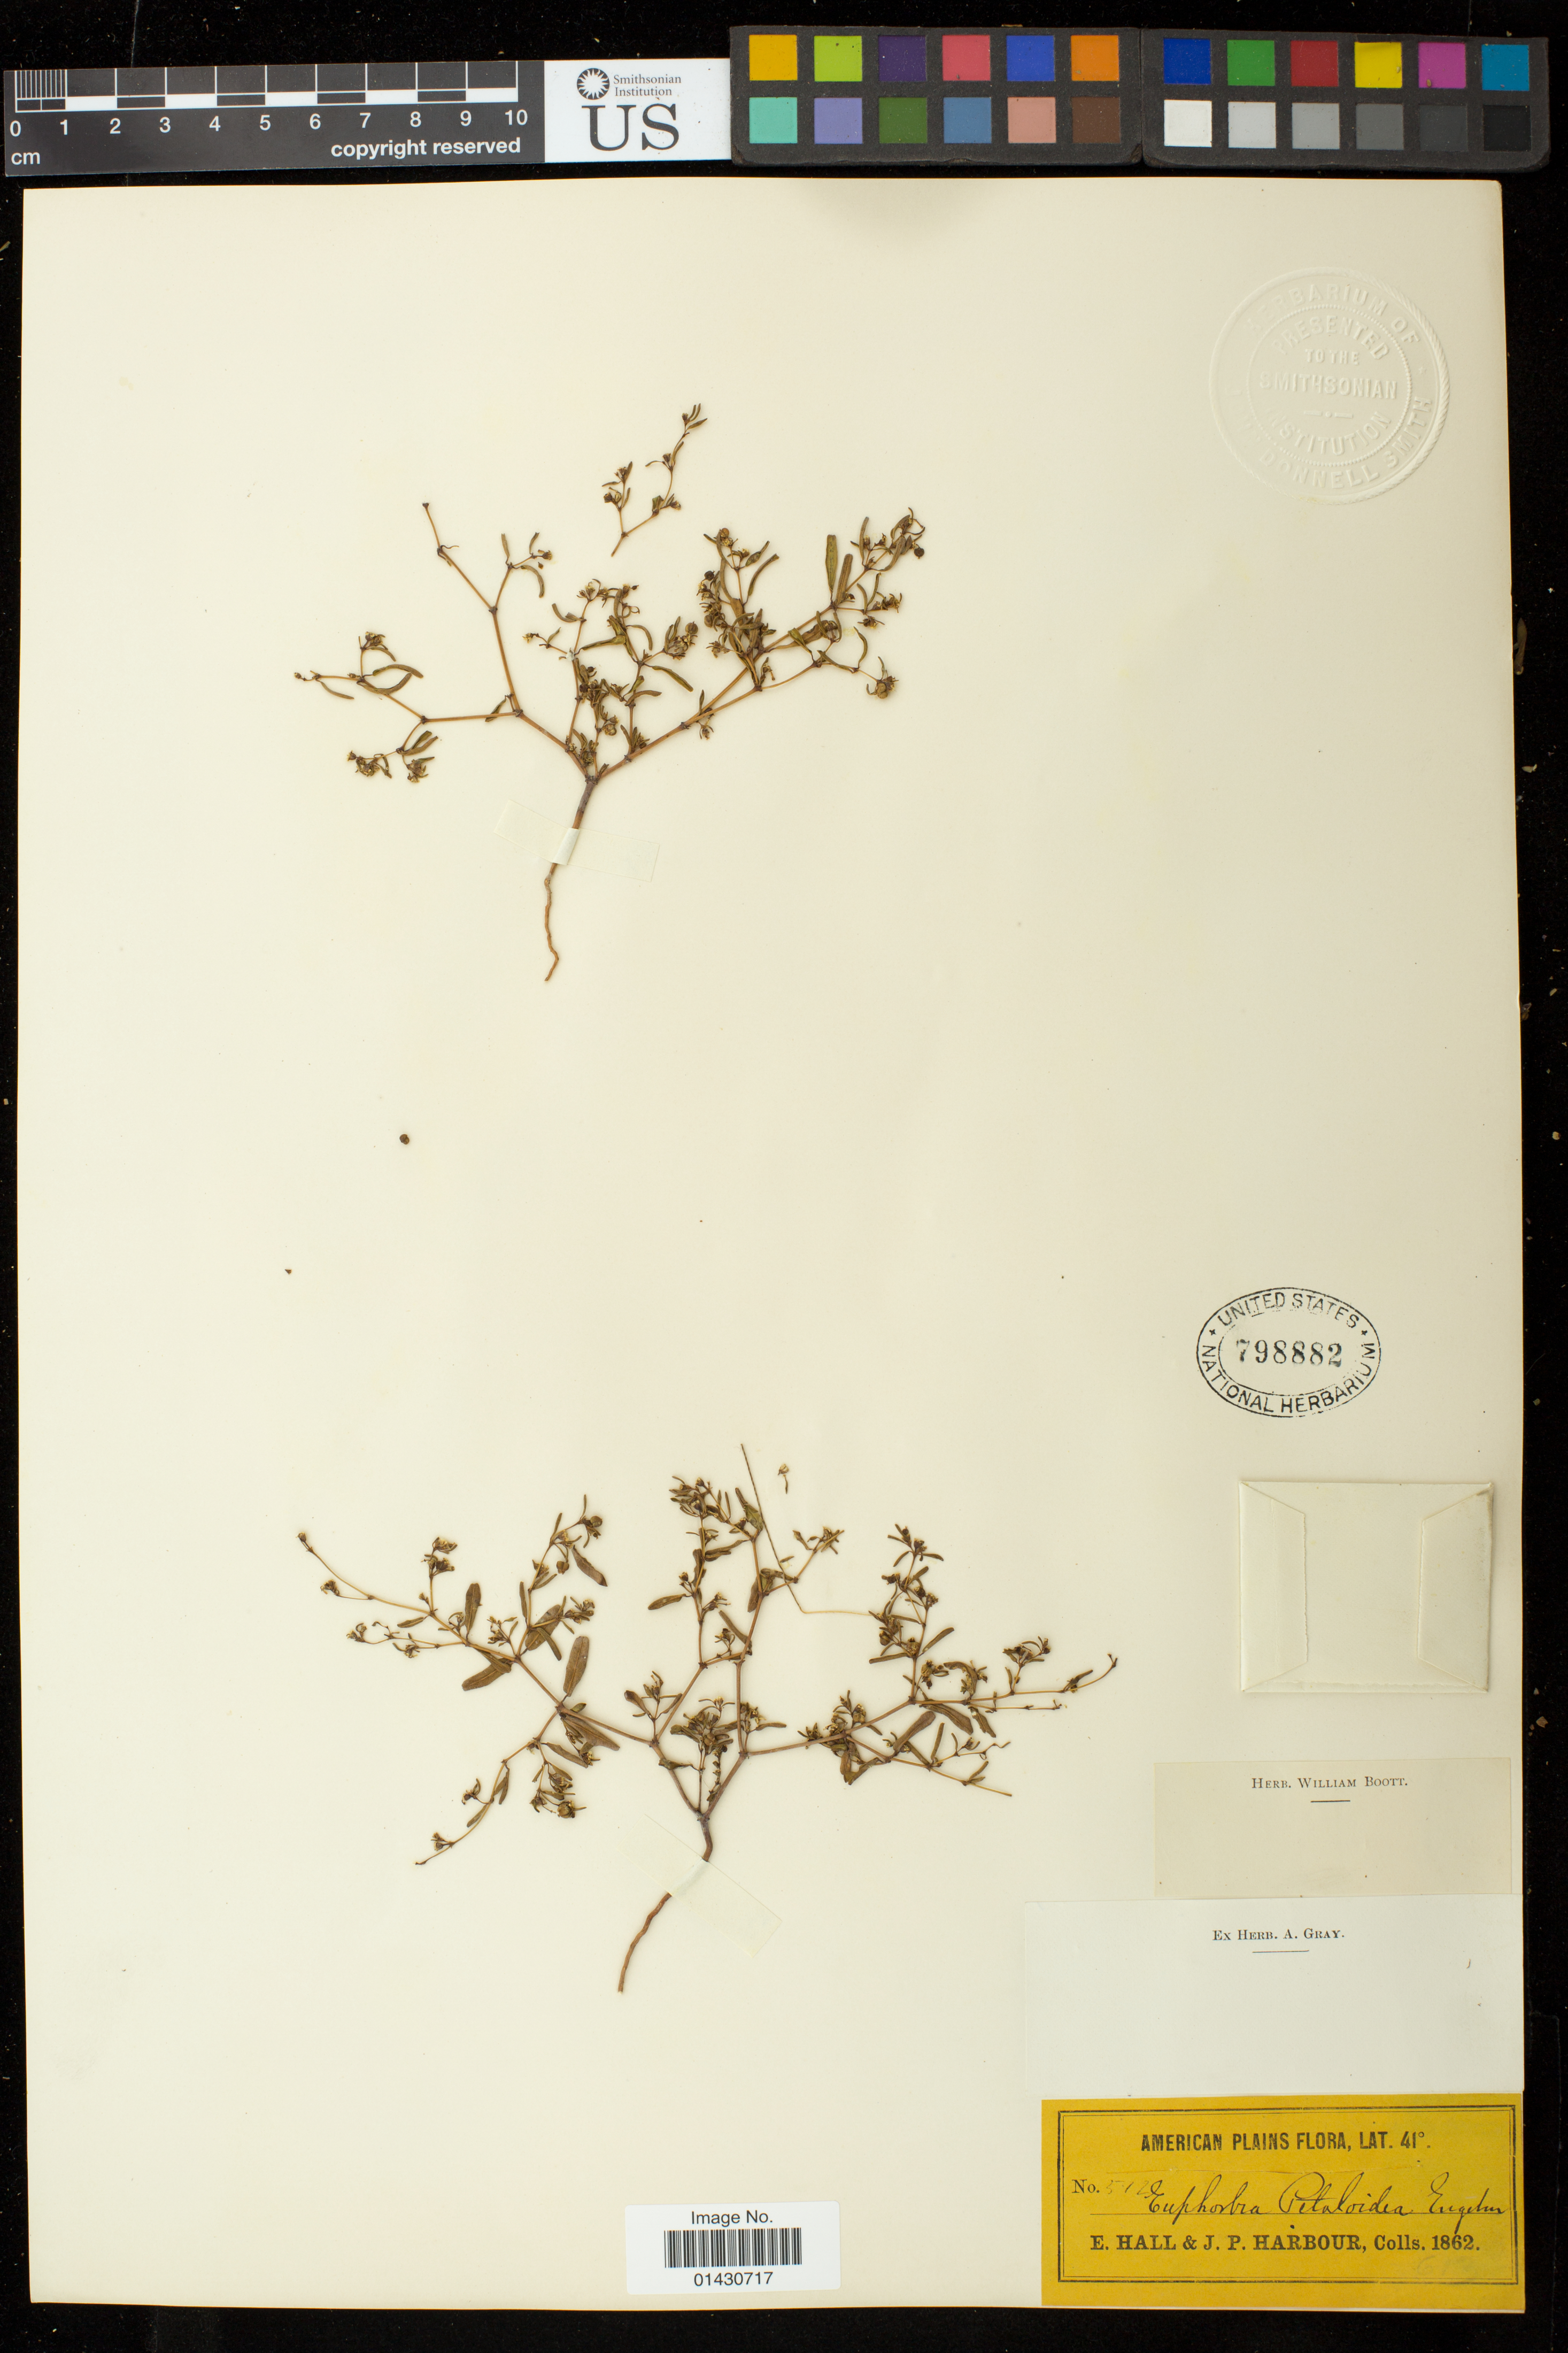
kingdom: Plantae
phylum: Tracheophyta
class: Magnoliopsida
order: Malpighiales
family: Euphorbiaceae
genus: Euphorbia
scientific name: Euphorbia missurica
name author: Raf.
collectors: E. Hall & J. Harbour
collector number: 592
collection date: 1862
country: United States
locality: American Plains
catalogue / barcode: US 798882